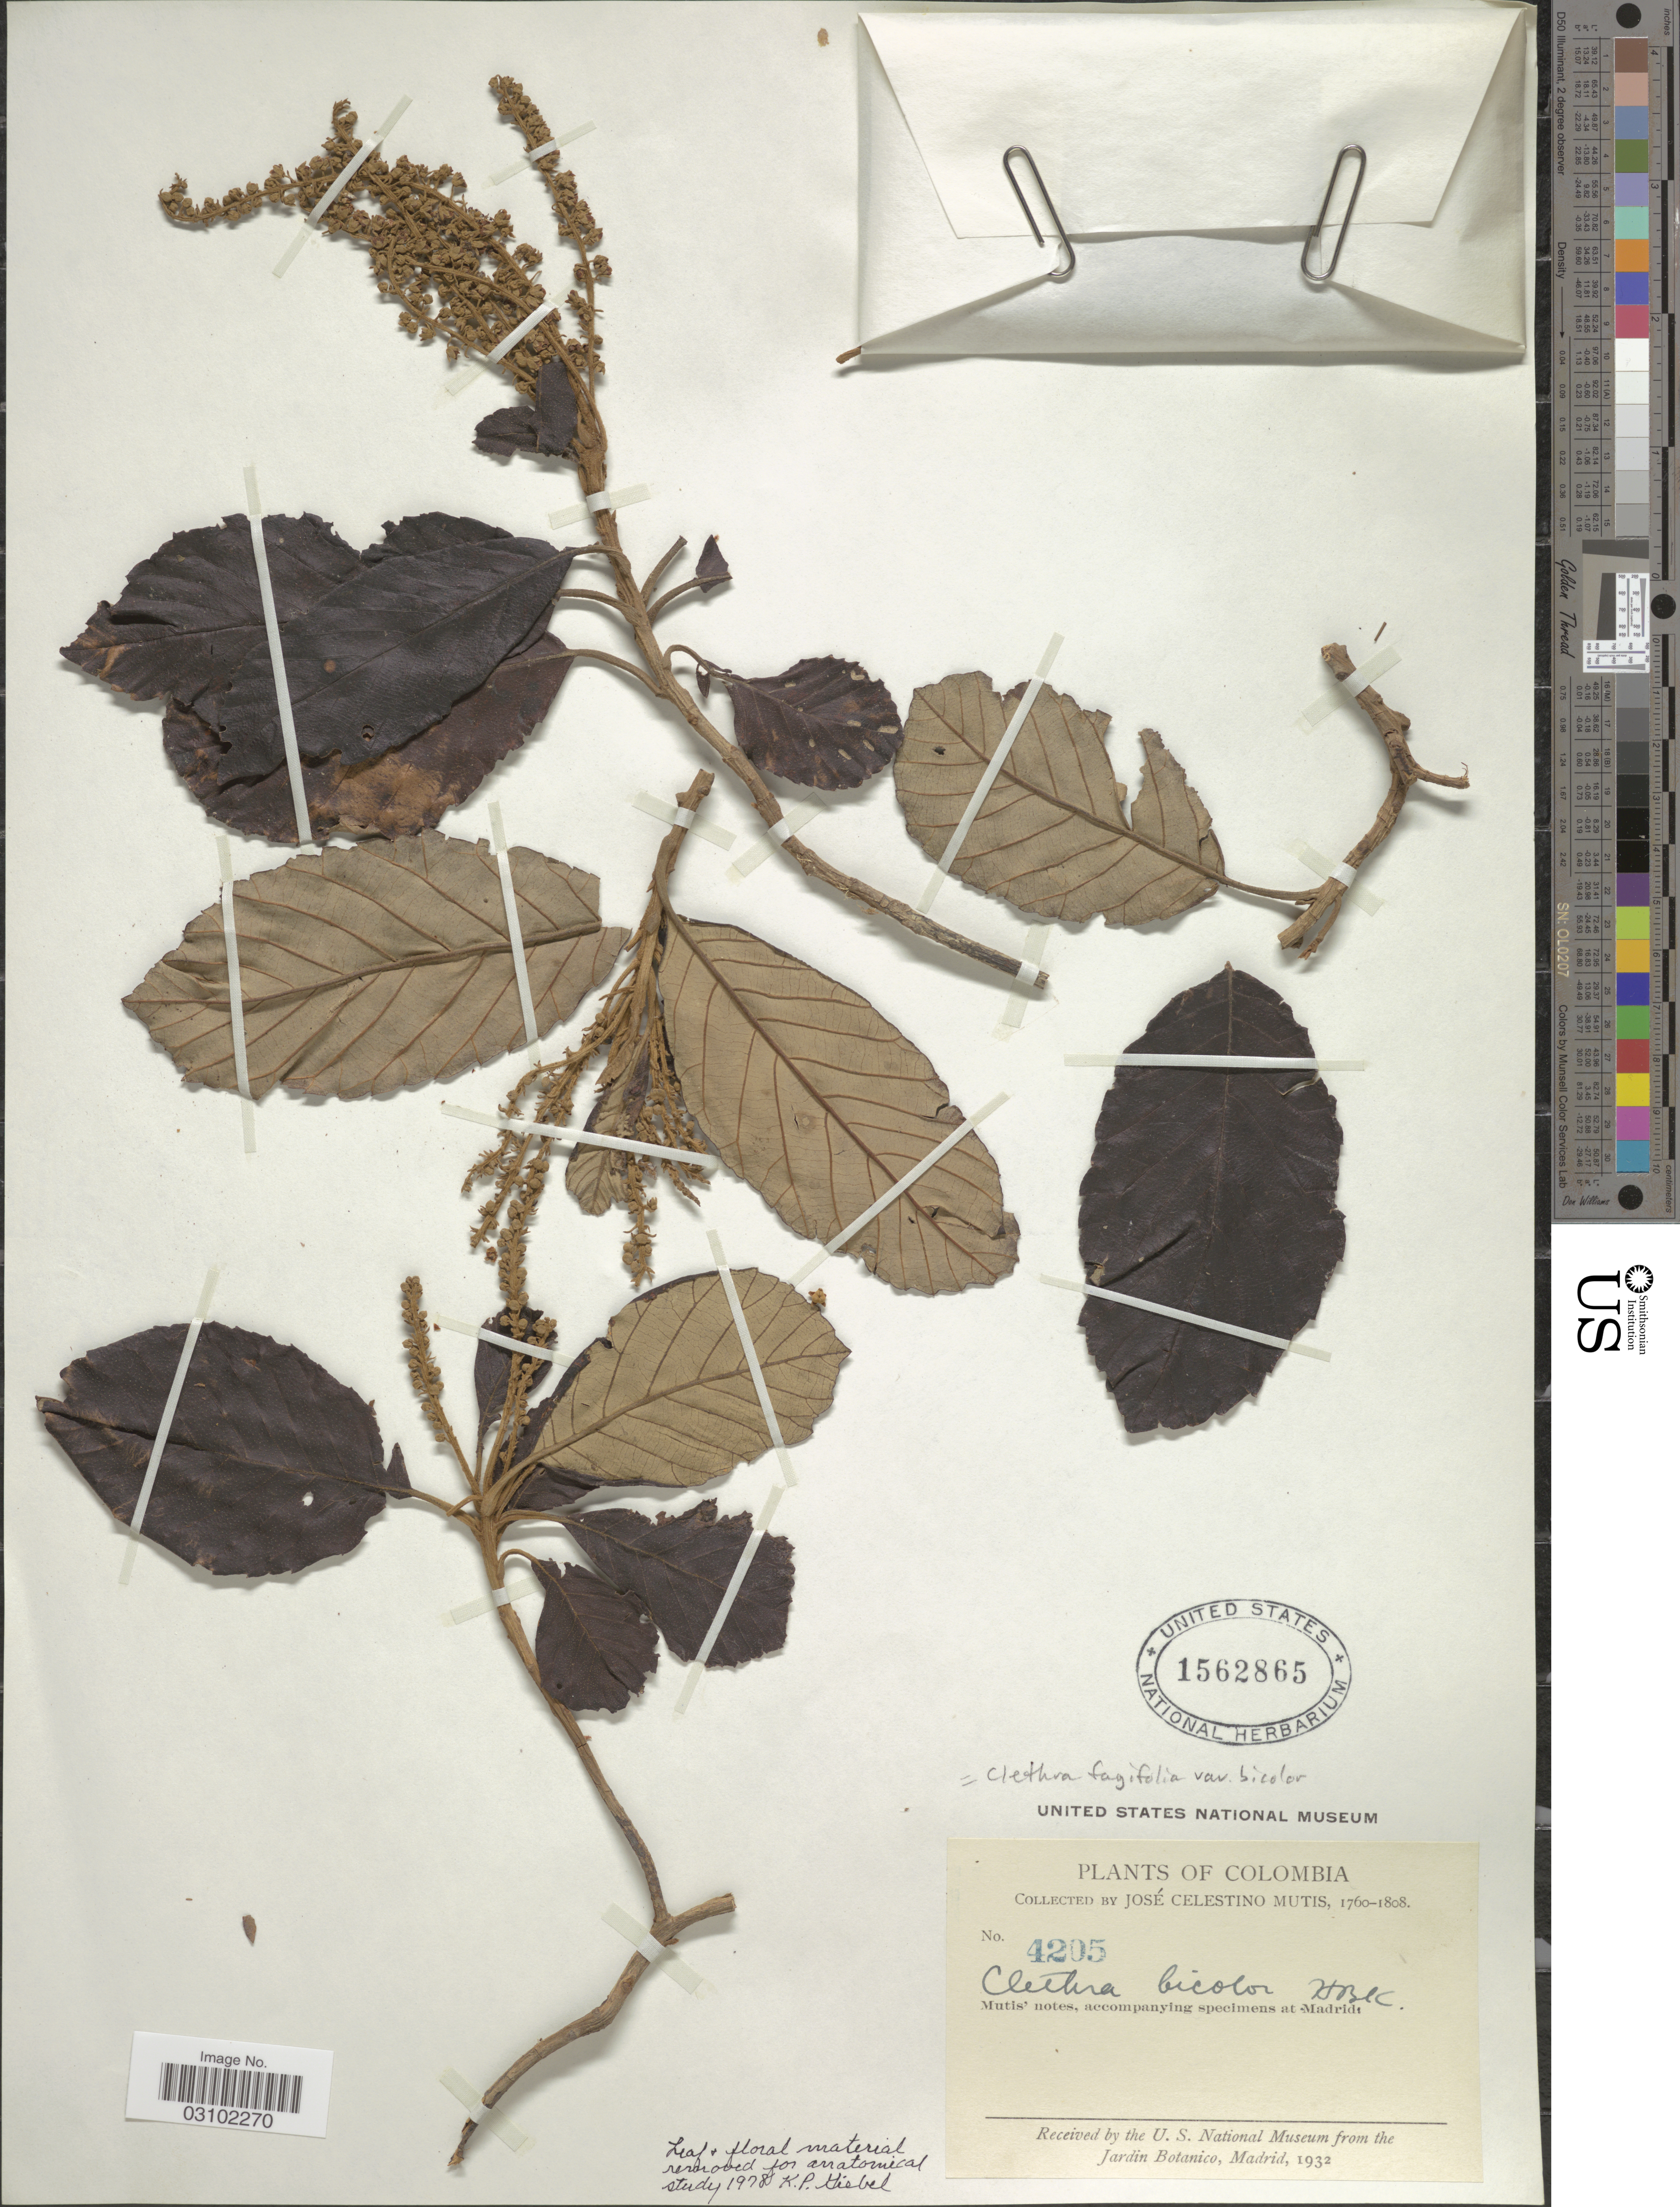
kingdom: Plantae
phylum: Tracheophyta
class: Magnoliopsida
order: Ericales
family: Clethraceae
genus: Clethra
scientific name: Clethra fagifolia var. bicolor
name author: Kunth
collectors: J. C. B. Mutis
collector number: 4205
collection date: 1760/1808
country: Colombia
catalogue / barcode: US 1562865